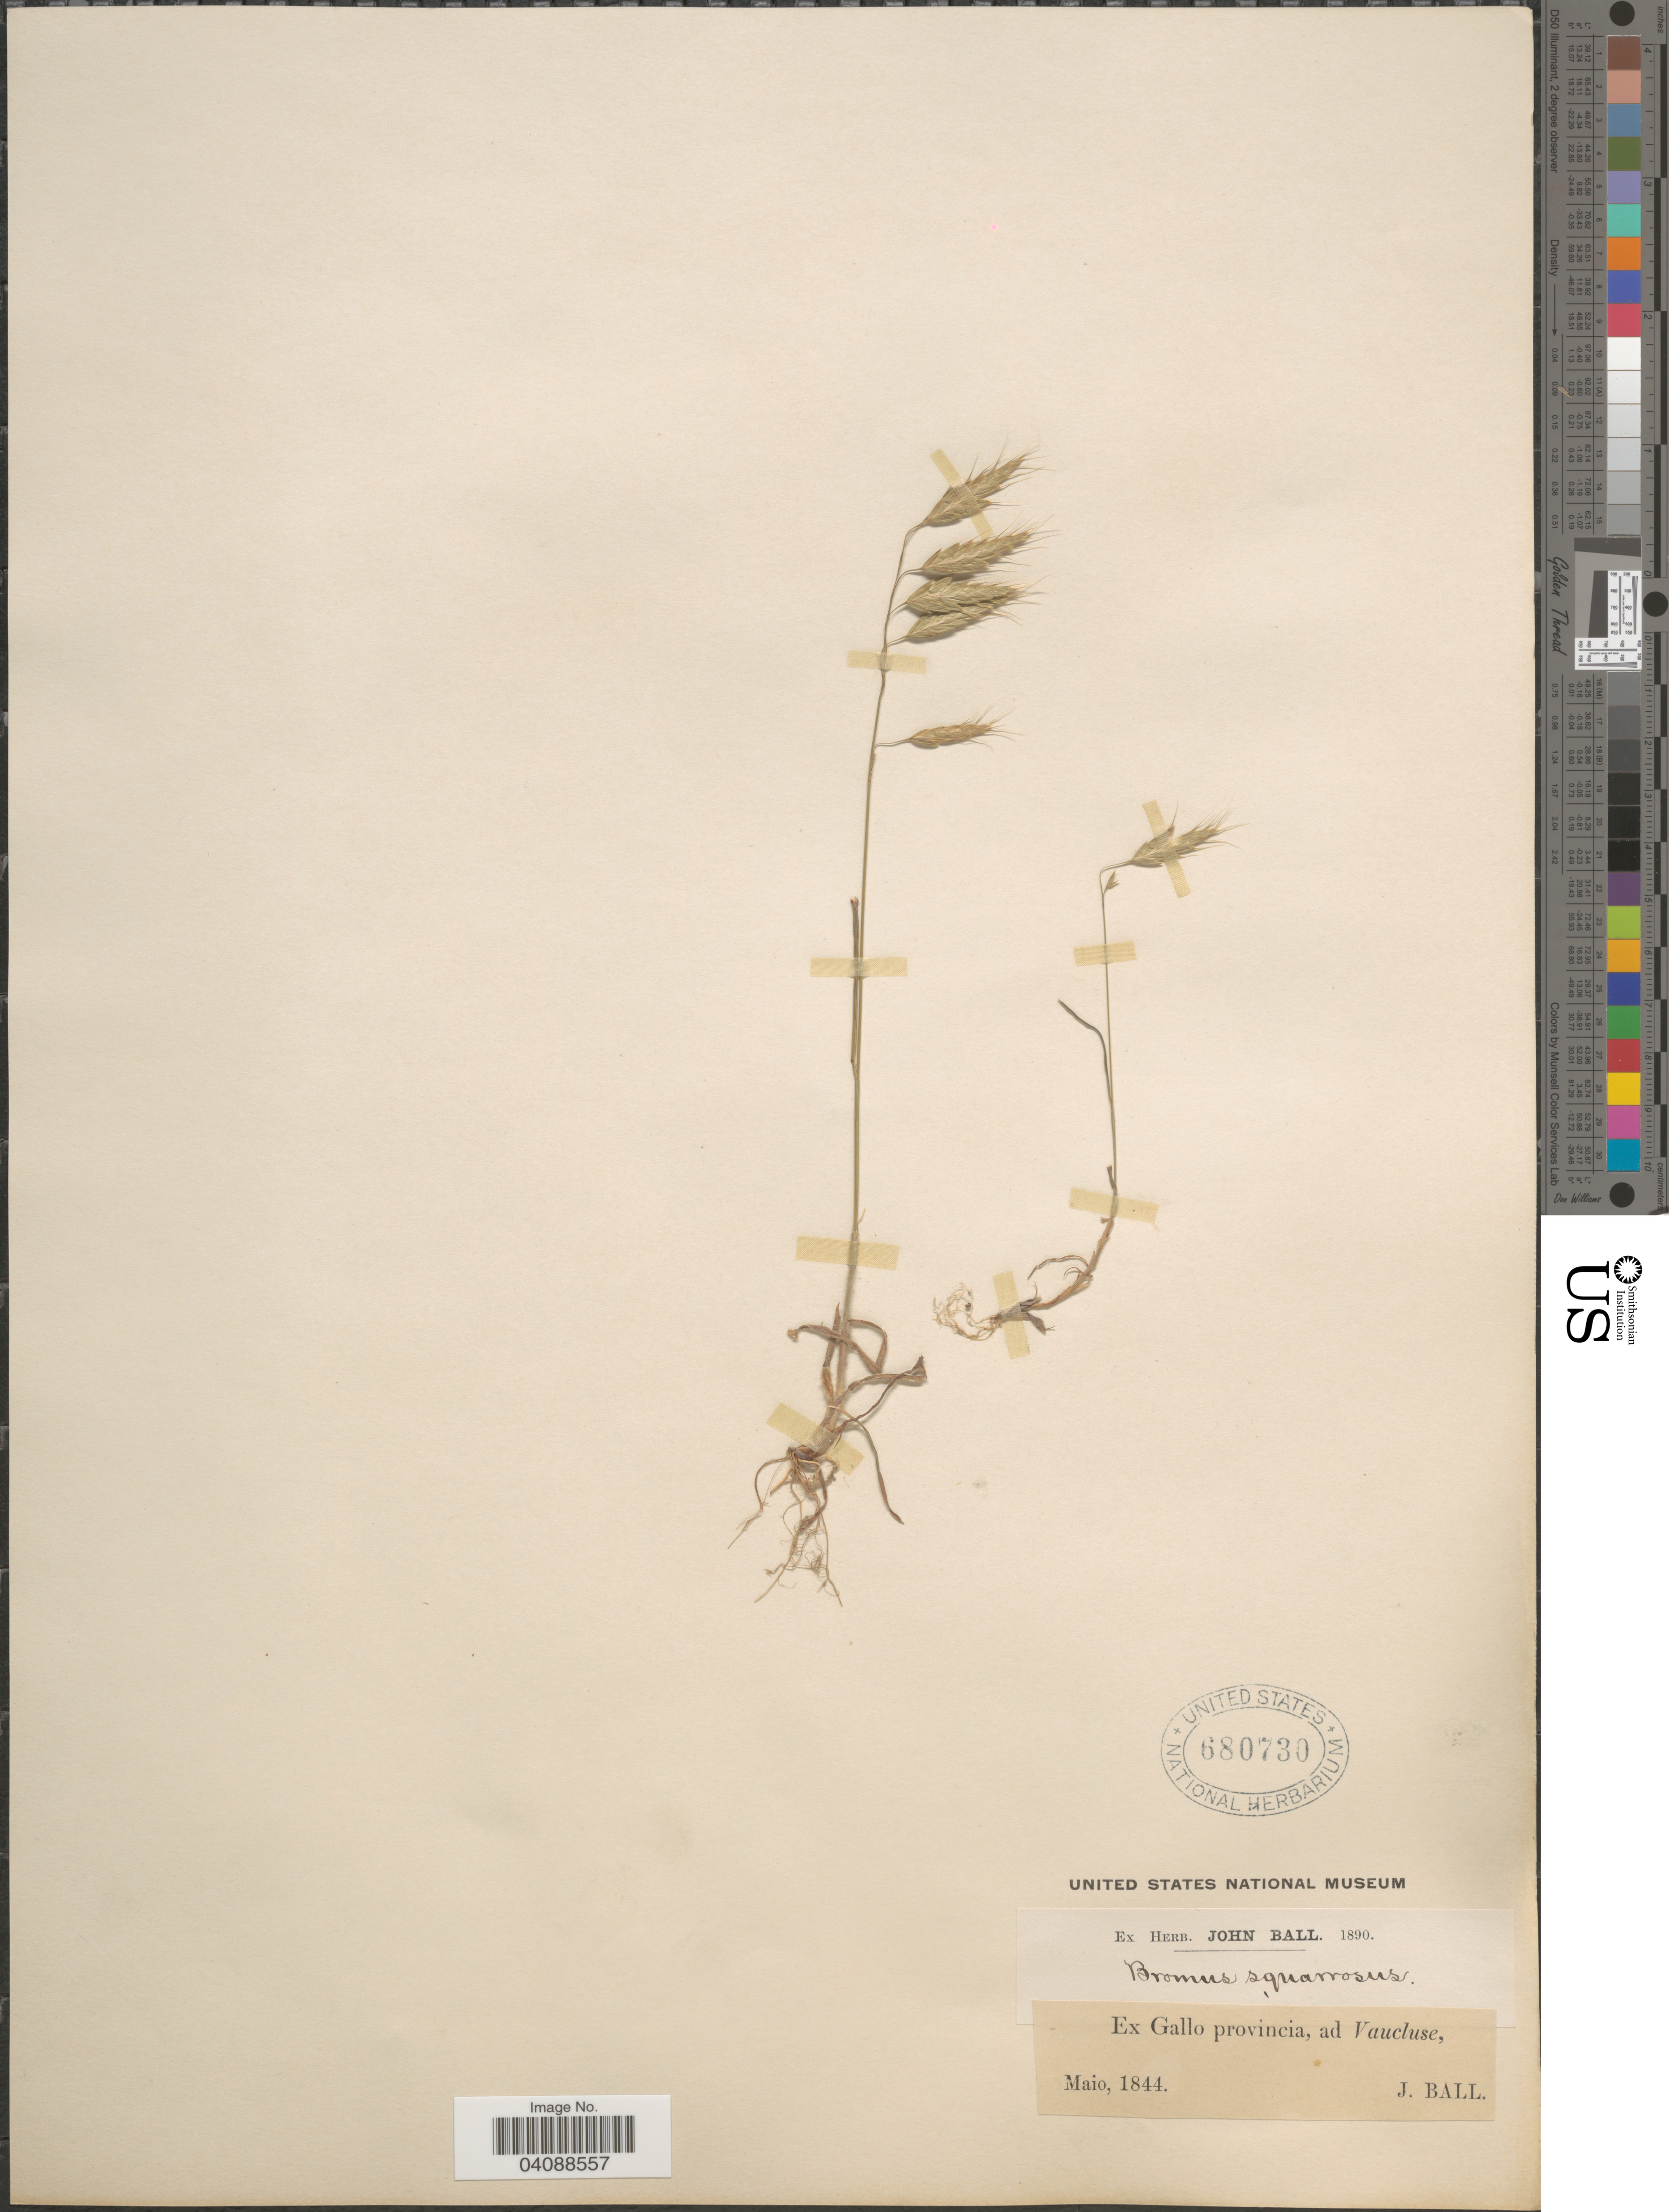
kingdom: Plantae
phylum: Tracheophyta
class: Liliopsida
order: Poales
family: Poaceae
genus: Bromus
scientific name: Bromus squarrosus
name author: L.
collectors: J. Ball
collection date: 1844-05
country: France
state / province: Provence-Alpes-Côte d'Azur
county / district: Vaucluse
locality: Ex Gallo provincia, ad Vaucluse.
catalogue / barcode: US 680730